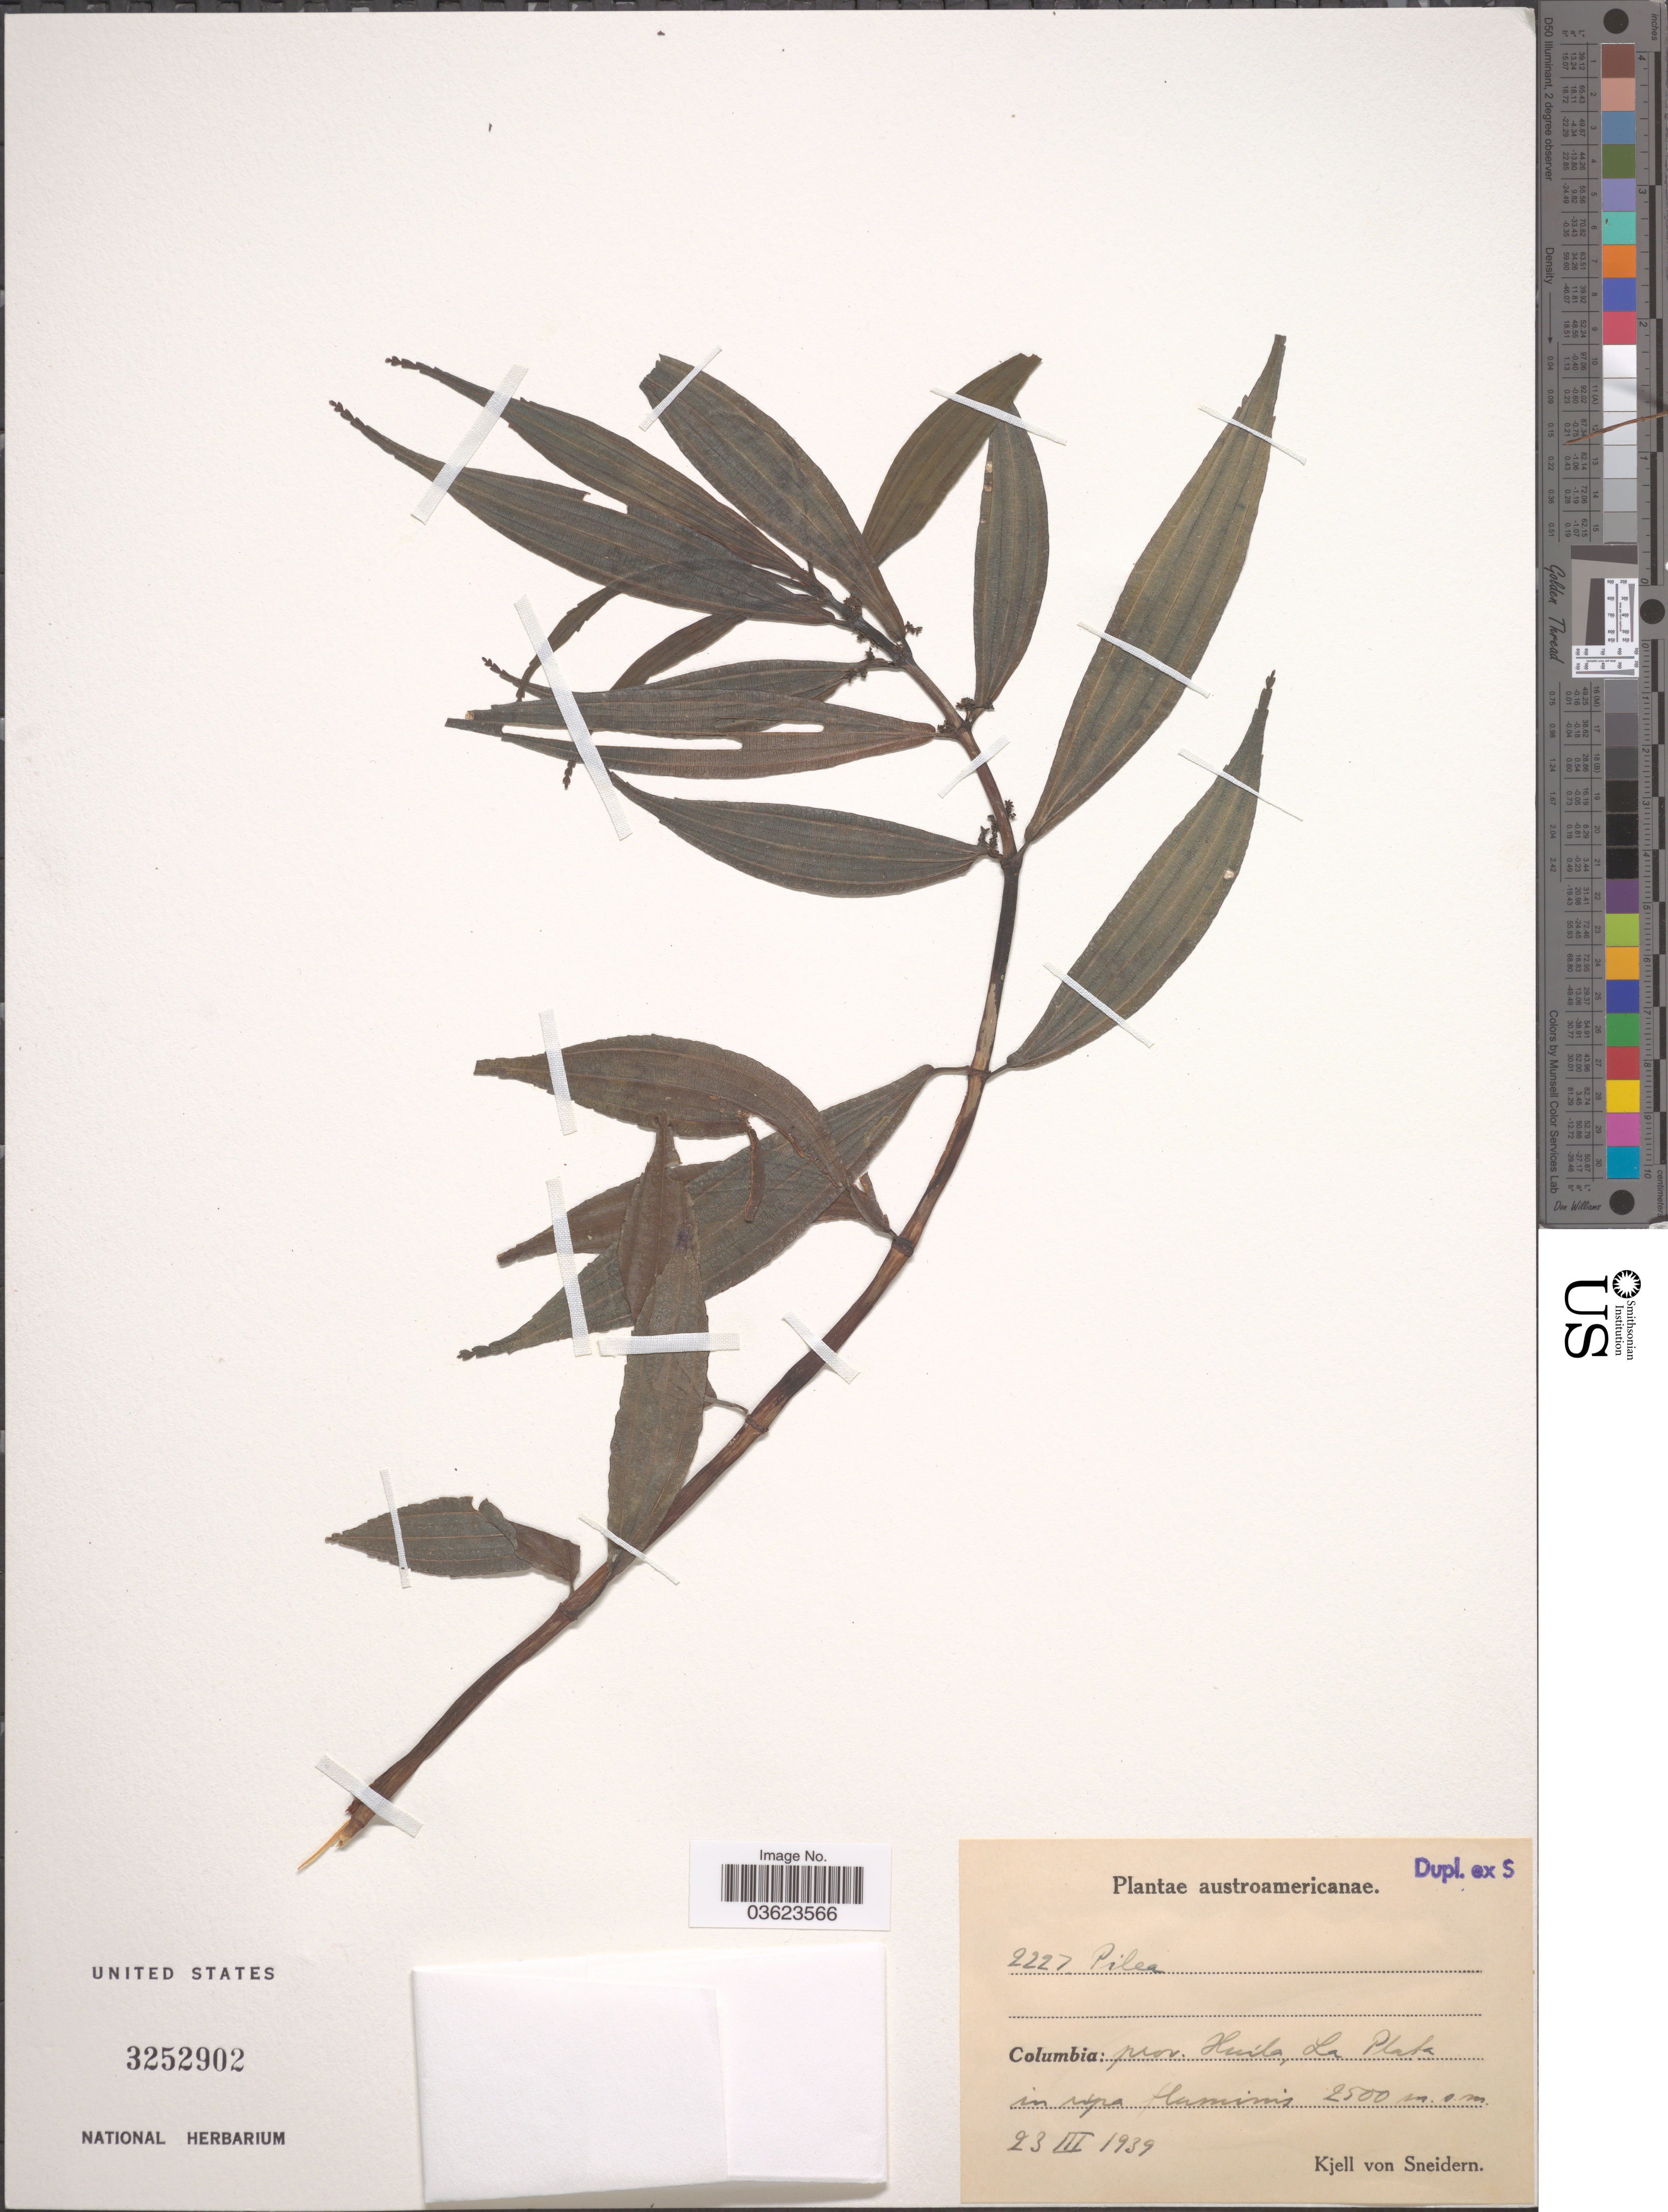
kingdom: Plantae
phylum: Tracheophyta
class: Magnoliopsida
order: Rosales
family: Urticaceae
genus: Pilea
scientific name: Pilea sp.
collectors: K. von Sneidern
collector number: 2227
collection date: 1939-03-23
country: Colombia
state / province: Huila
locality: La Plata in rupa fluminis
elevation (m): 2500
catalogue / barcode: US 3252902